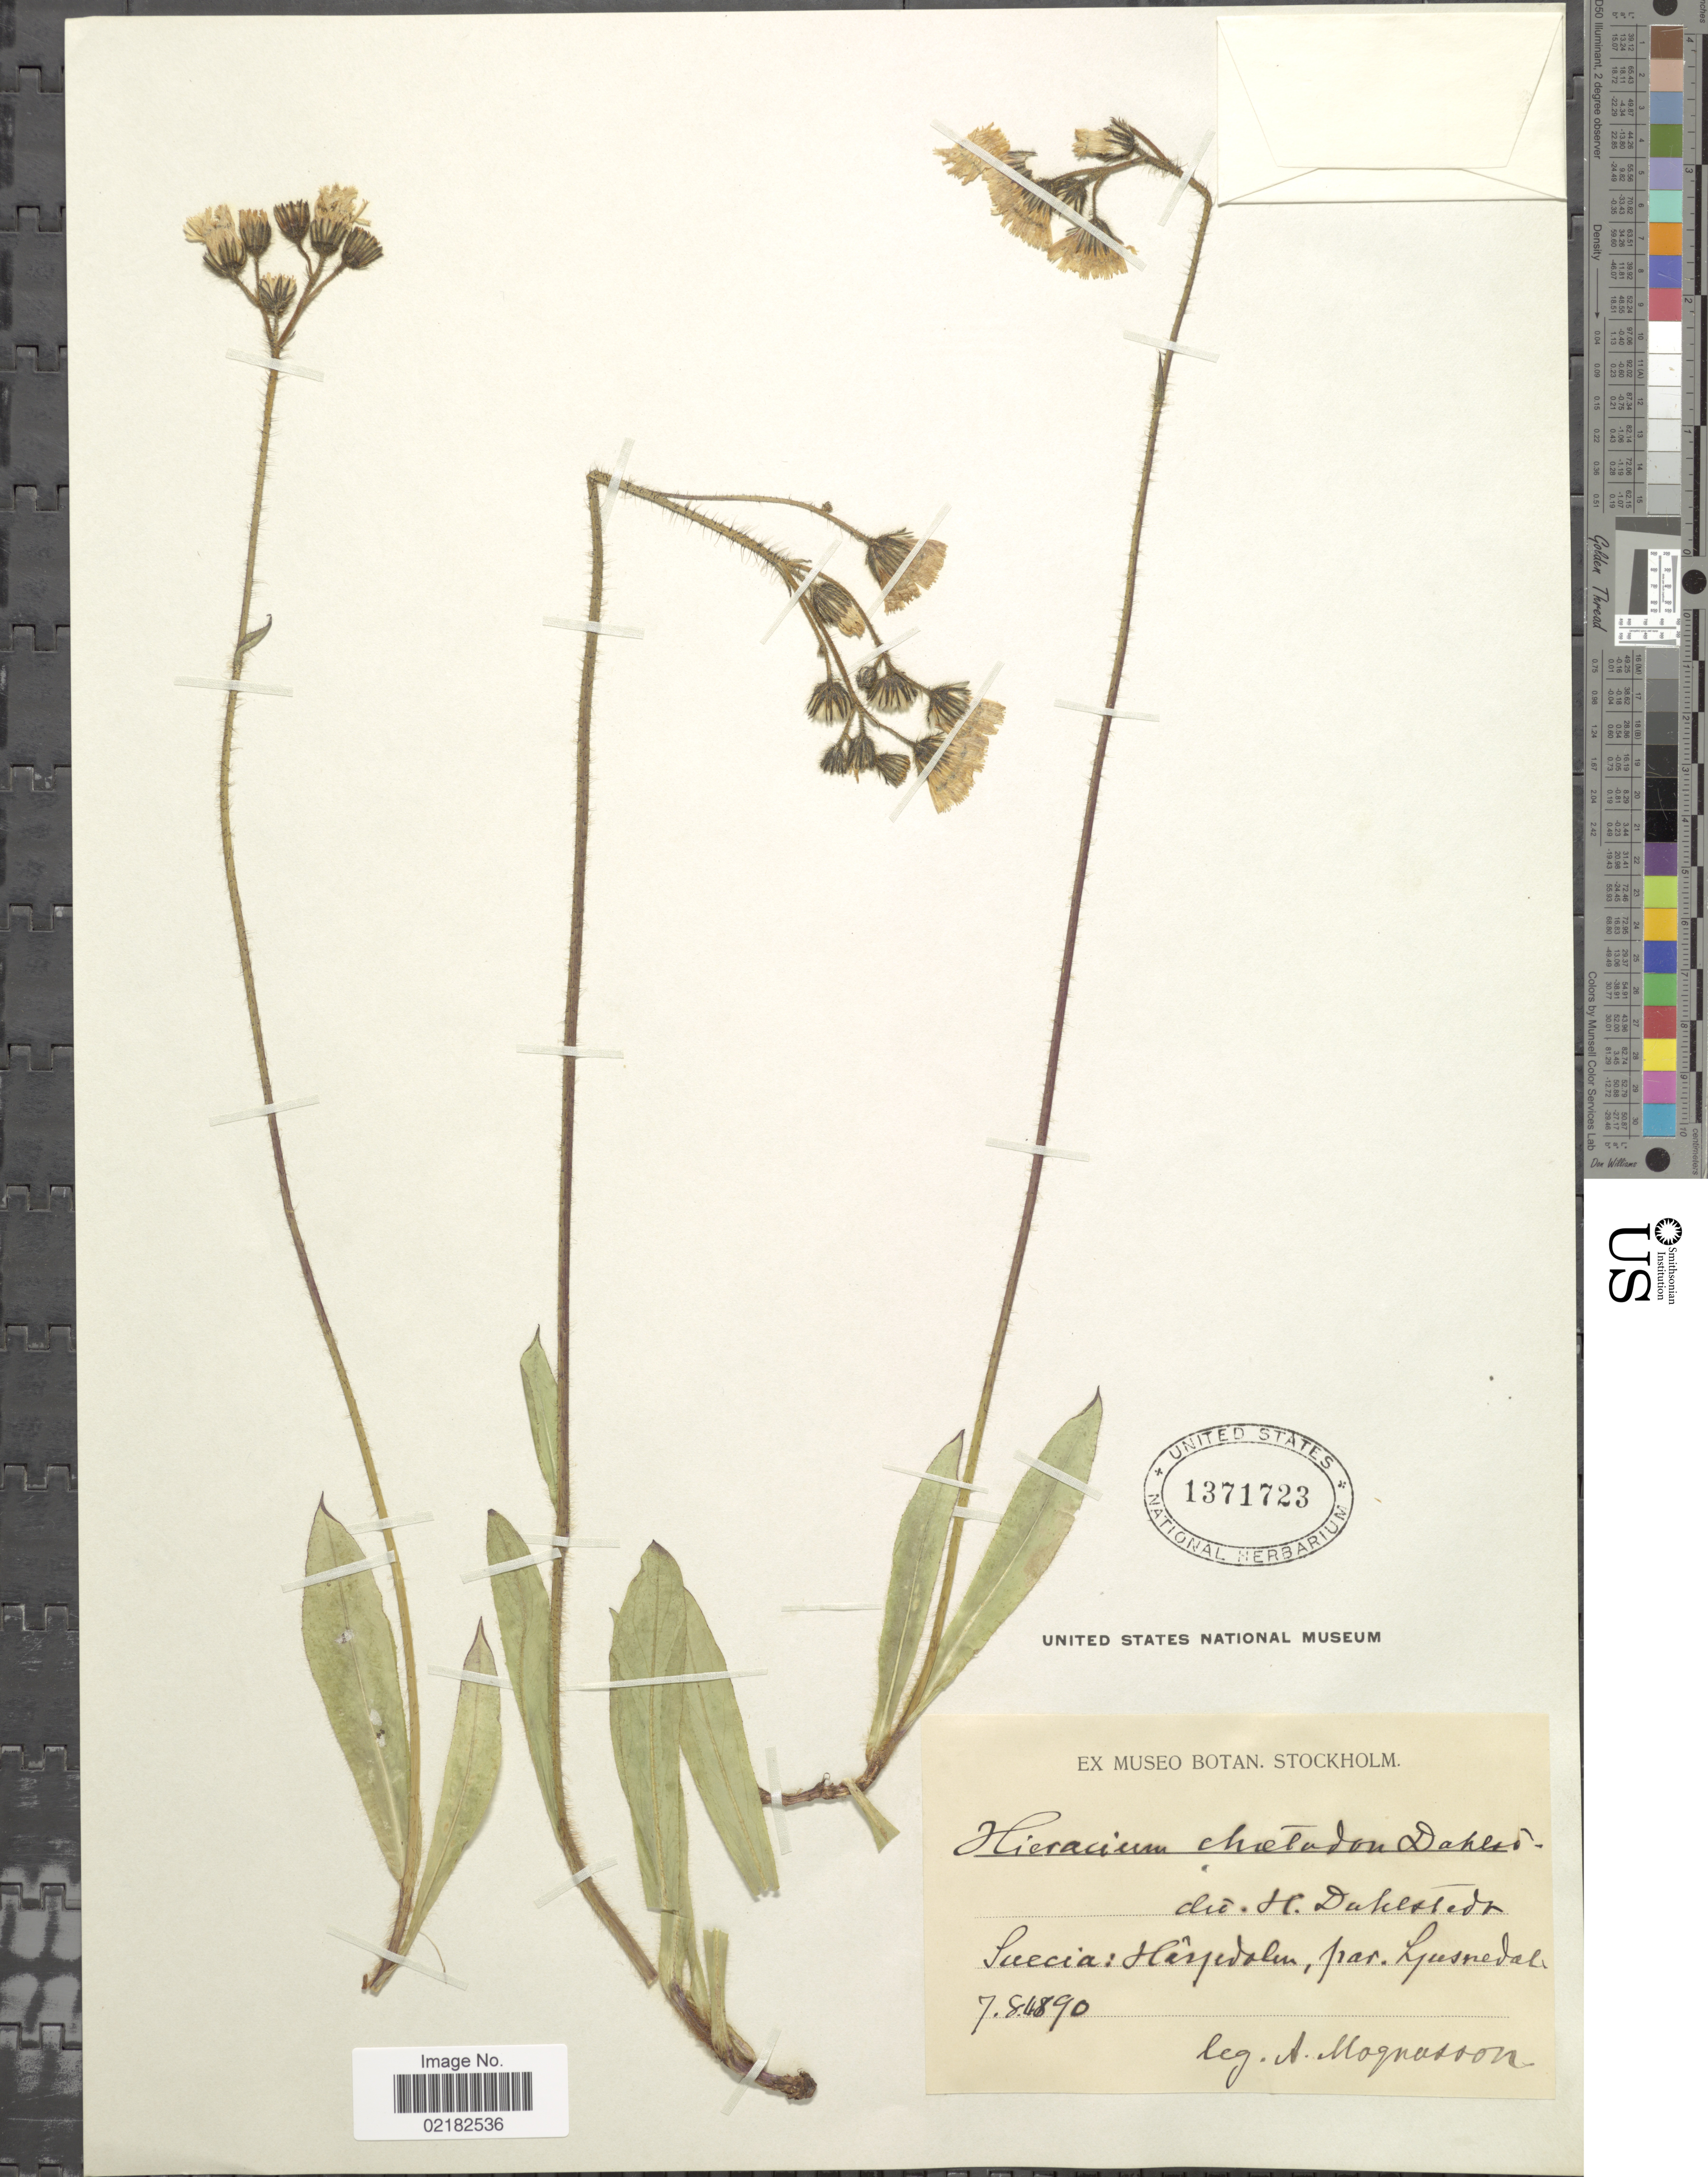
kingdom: Plantae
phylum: Tracheophyta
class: Magnoliopsida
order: Asterales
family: Asteraceae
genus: Hieracium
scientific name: Hieracium chaetodon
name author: Dahlst.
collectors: A. Magnusson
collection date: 1890-08-07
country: Sweden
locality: Suecia, Herjedalen, par. Ljusnedal.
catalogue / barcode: US 1371723